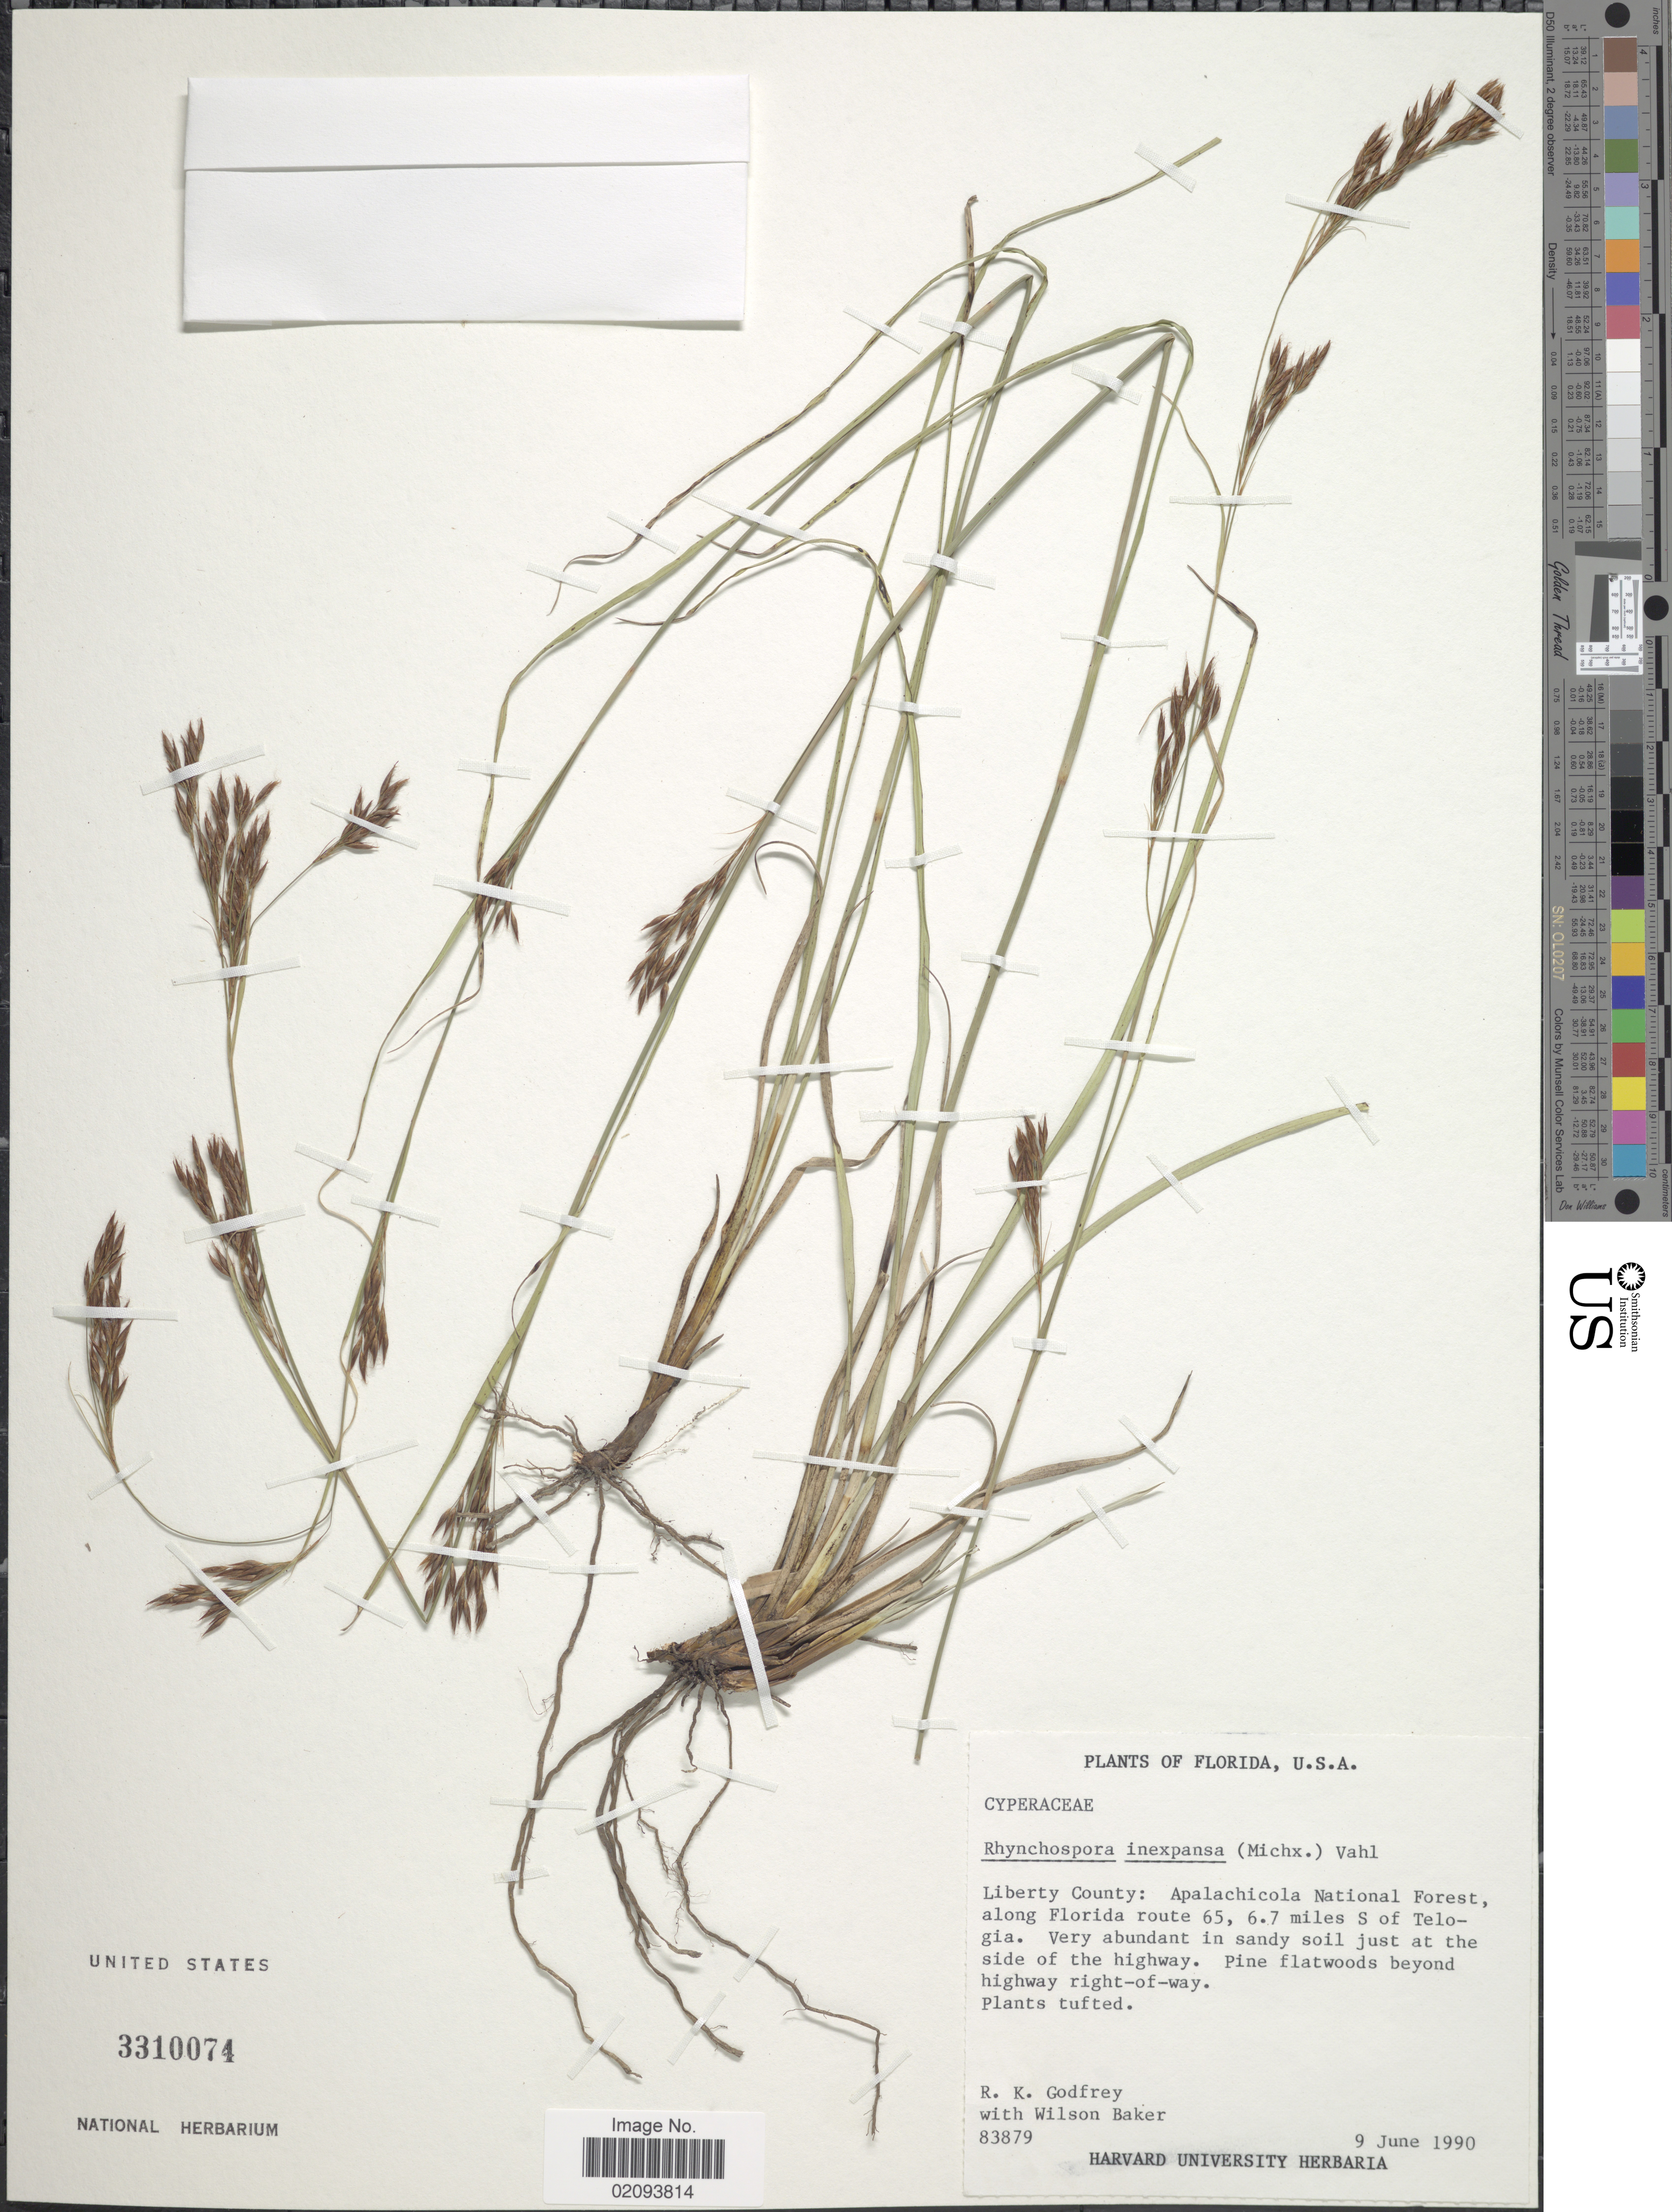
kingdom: Plantae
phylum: Tracheophyta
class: Liliopsida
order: Poales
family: Cyperaceae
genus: Rhynchospora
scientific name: Rhynchospora inexpansa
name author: (Michx.) Vahl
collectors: R. K. Godfrey & W. Baker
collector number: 83879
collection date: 1990-06-09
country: United States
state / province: Florida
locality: Liberty County: Apalachicola National Forest, along Florida route 65, 6.7 miles S of Telogia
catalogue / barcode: US 3310074